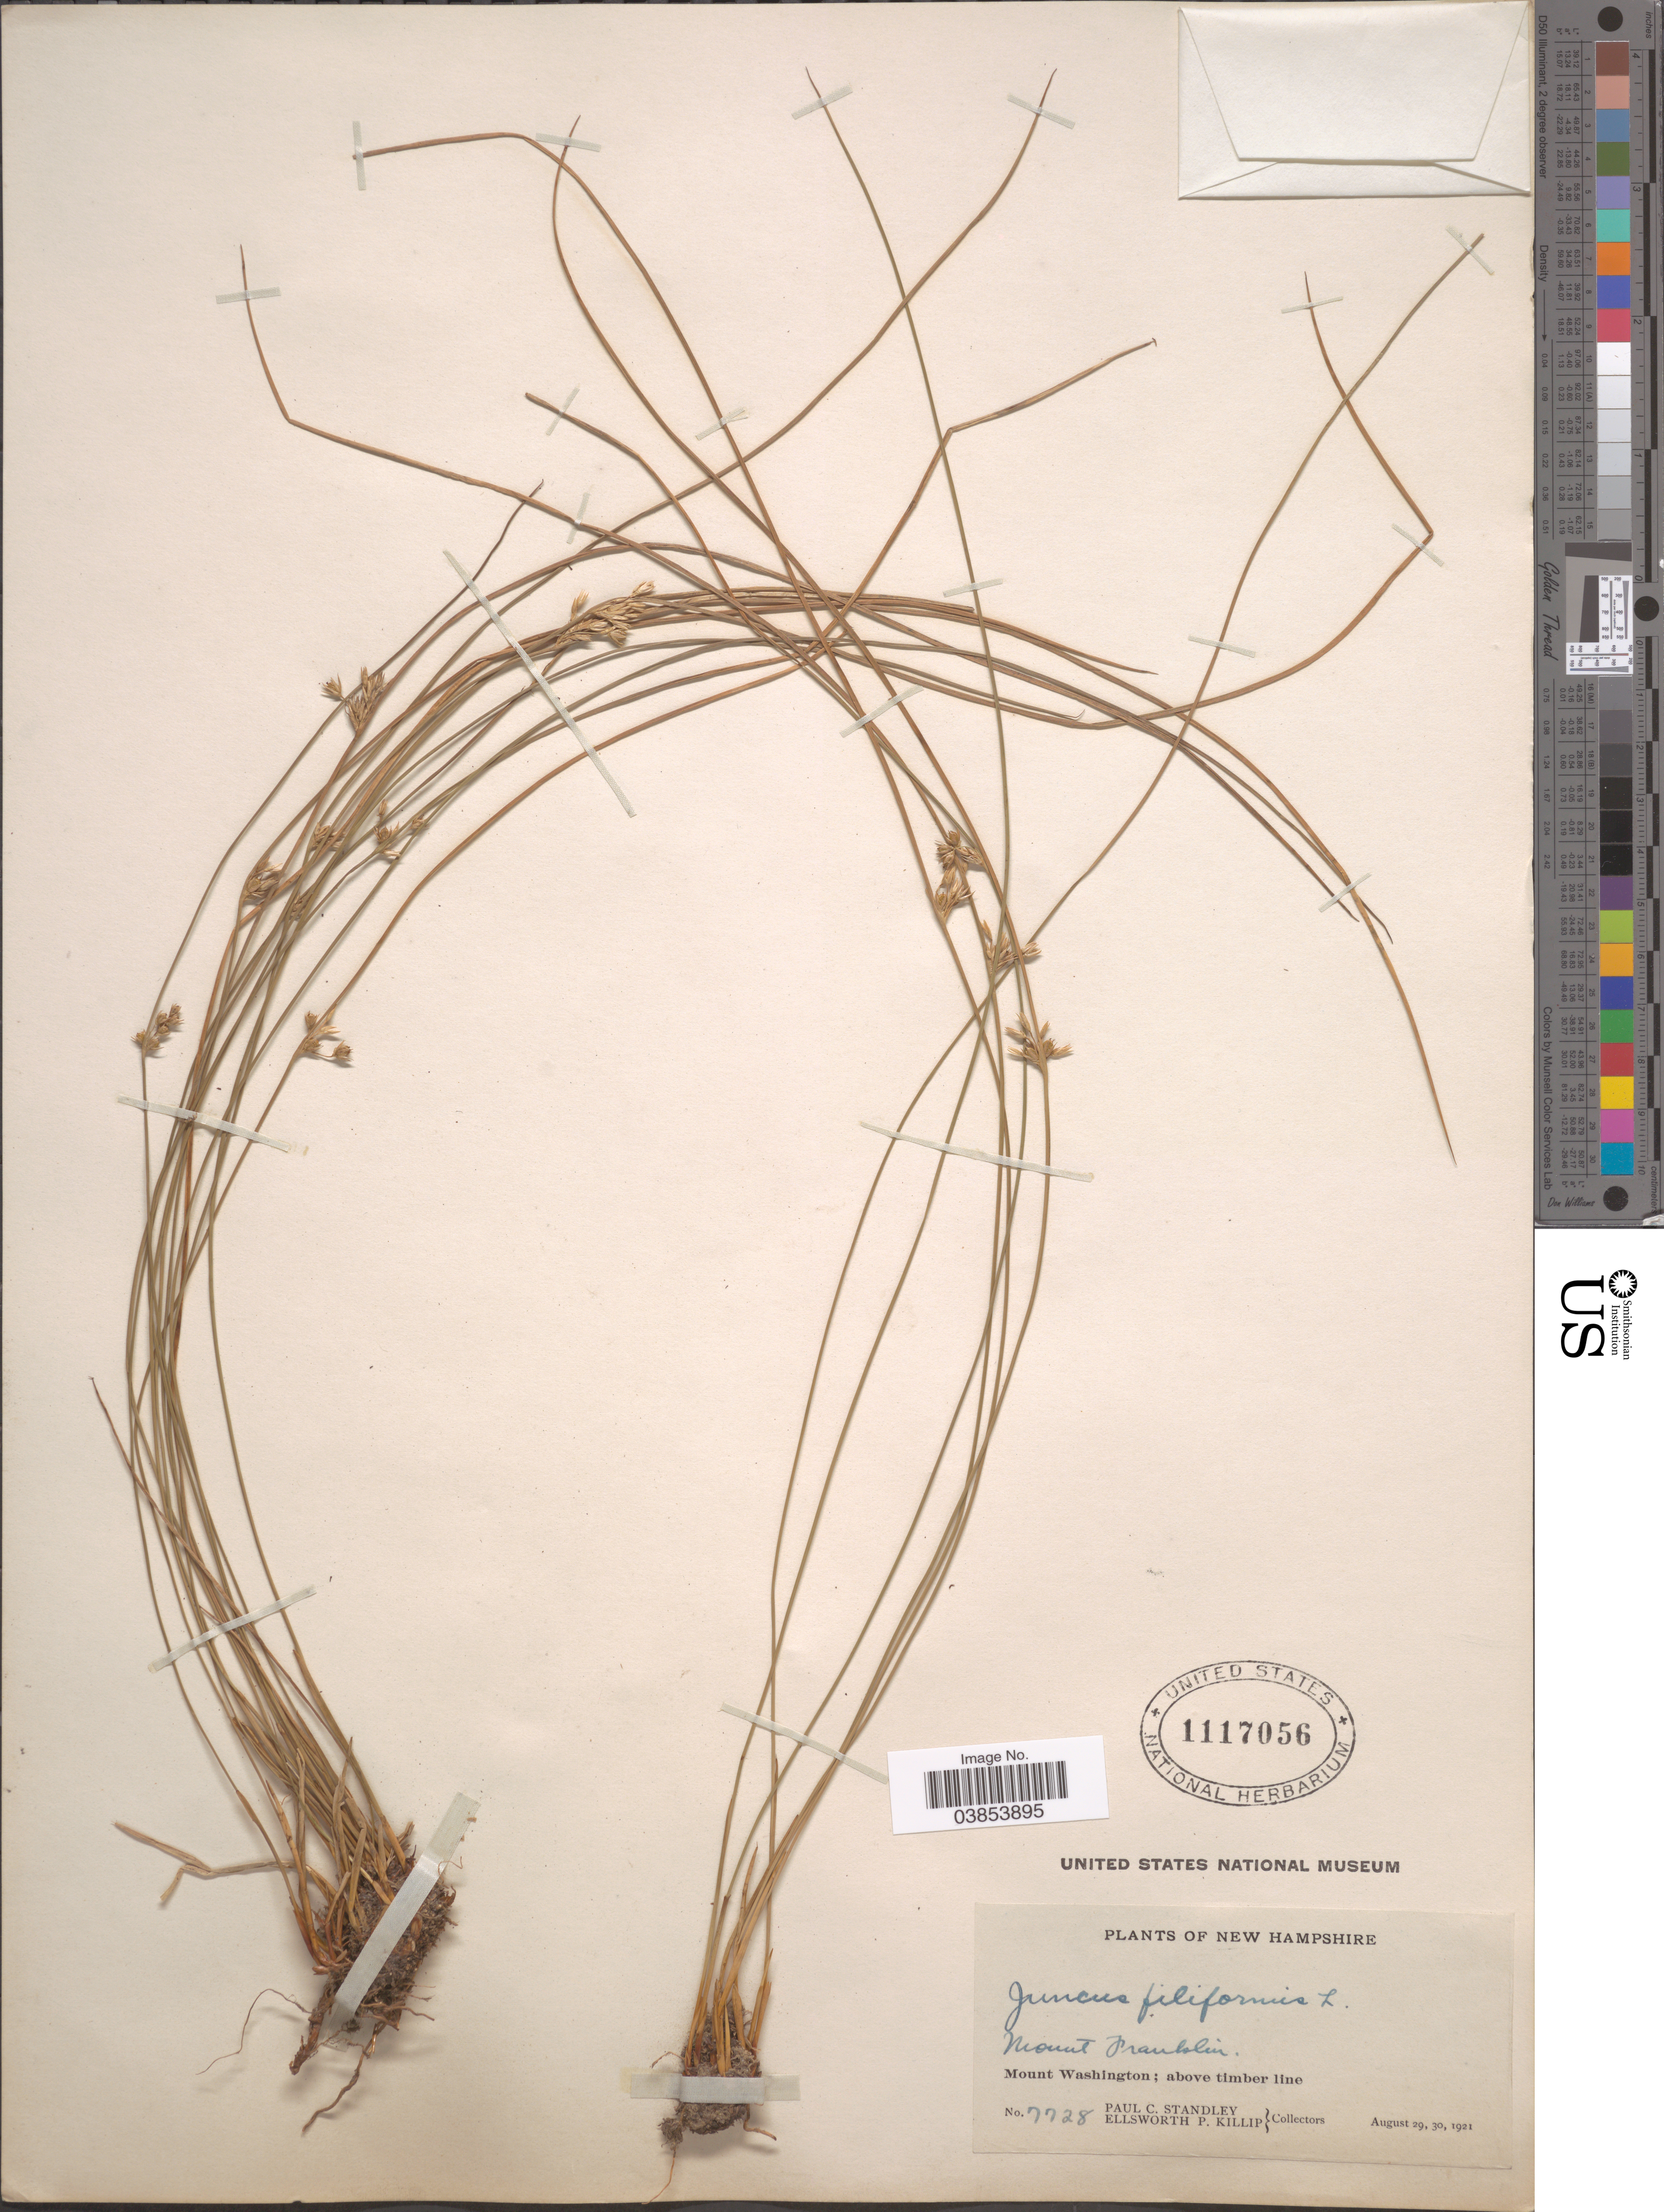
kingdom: Plantae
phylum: Tracheophyta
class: Liliopsida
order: Poales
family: Juncaceae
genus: Juncus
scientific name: Juncus filiformis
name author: L.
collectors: P. C. Standley & E. P. Killip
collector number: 7728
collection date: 1921-08-29/1921-08-30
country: United States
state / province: New Hampshire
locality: Mount Franklin. Mount Washington; above timber line.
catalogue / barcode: US 1117056